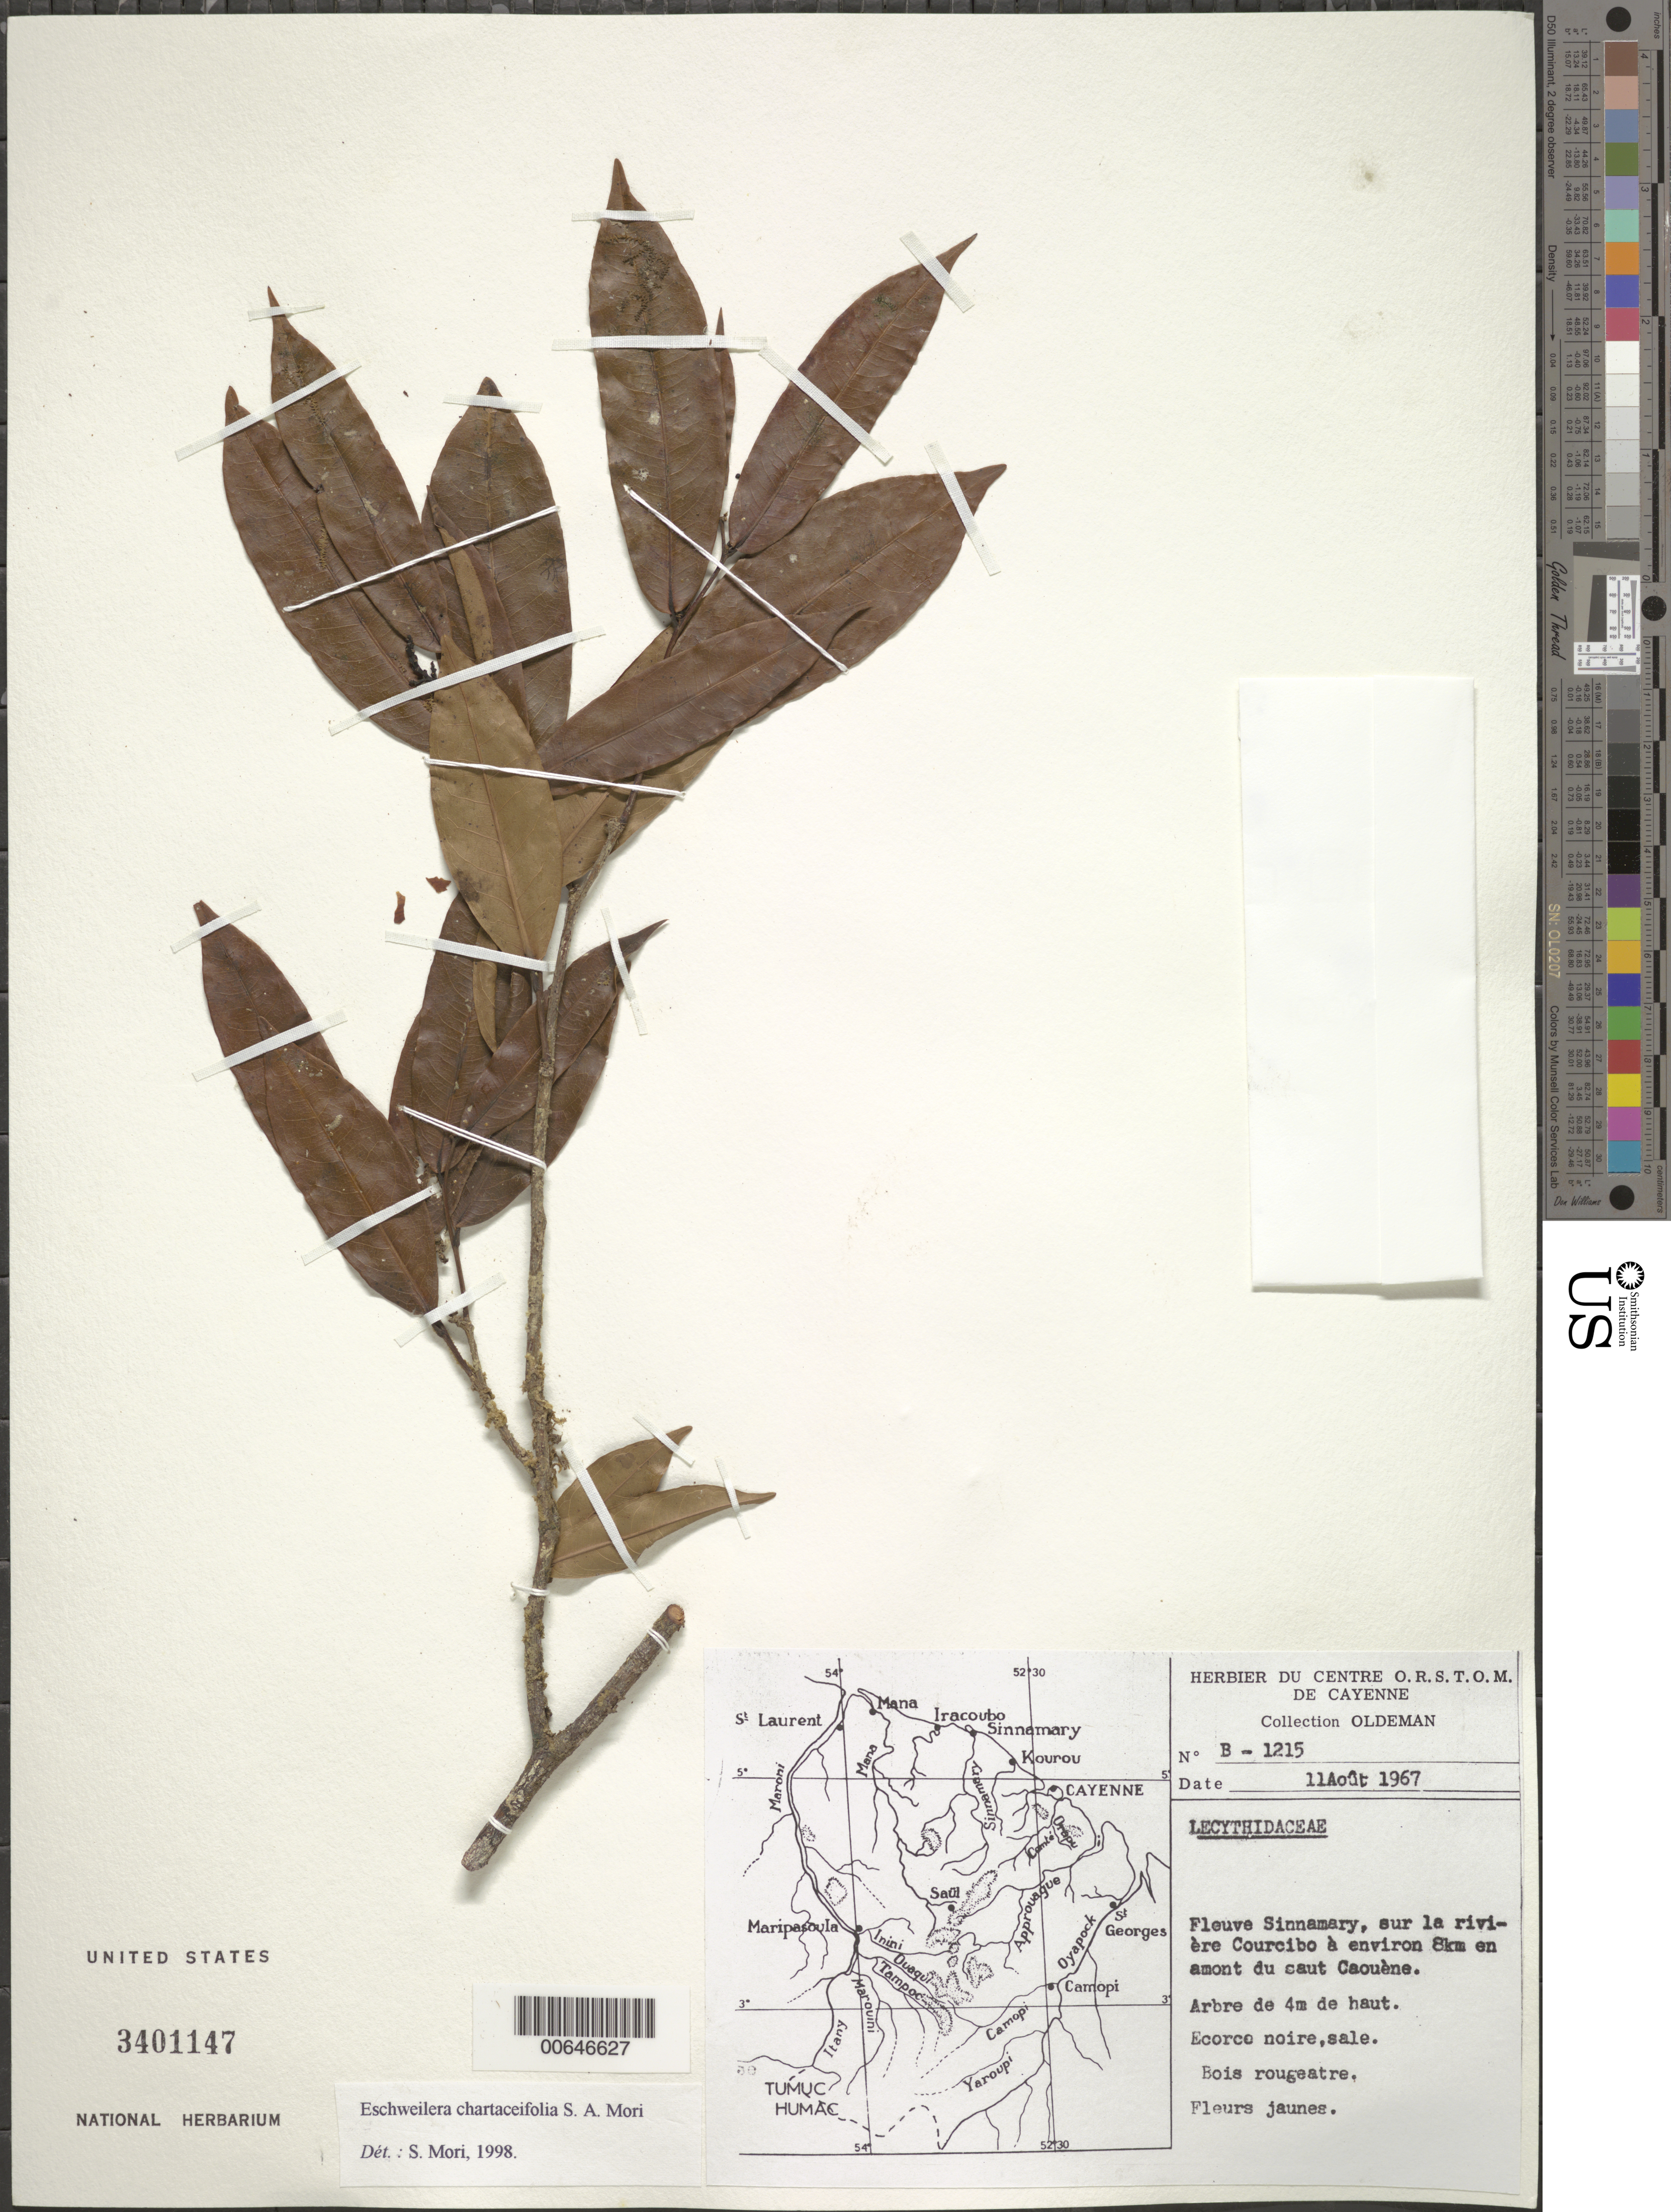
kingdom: Plantae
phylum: Tracheophyta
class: Magnoliopsida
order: Ericales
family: Lecythidaceae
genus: Eschweilera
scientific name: Eschweilera chartaceifolia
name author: S.A. Mori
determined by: Mori, Scott A.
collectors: R. Oldeman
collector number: B 1215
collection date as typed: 11-Aug-67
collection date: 1967-08-11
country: French Guiana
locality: Fleuve Sinnamary, sur la Rivière Courcibo a environ 8 km en amont du saut Caouène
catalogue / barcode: US 3401147